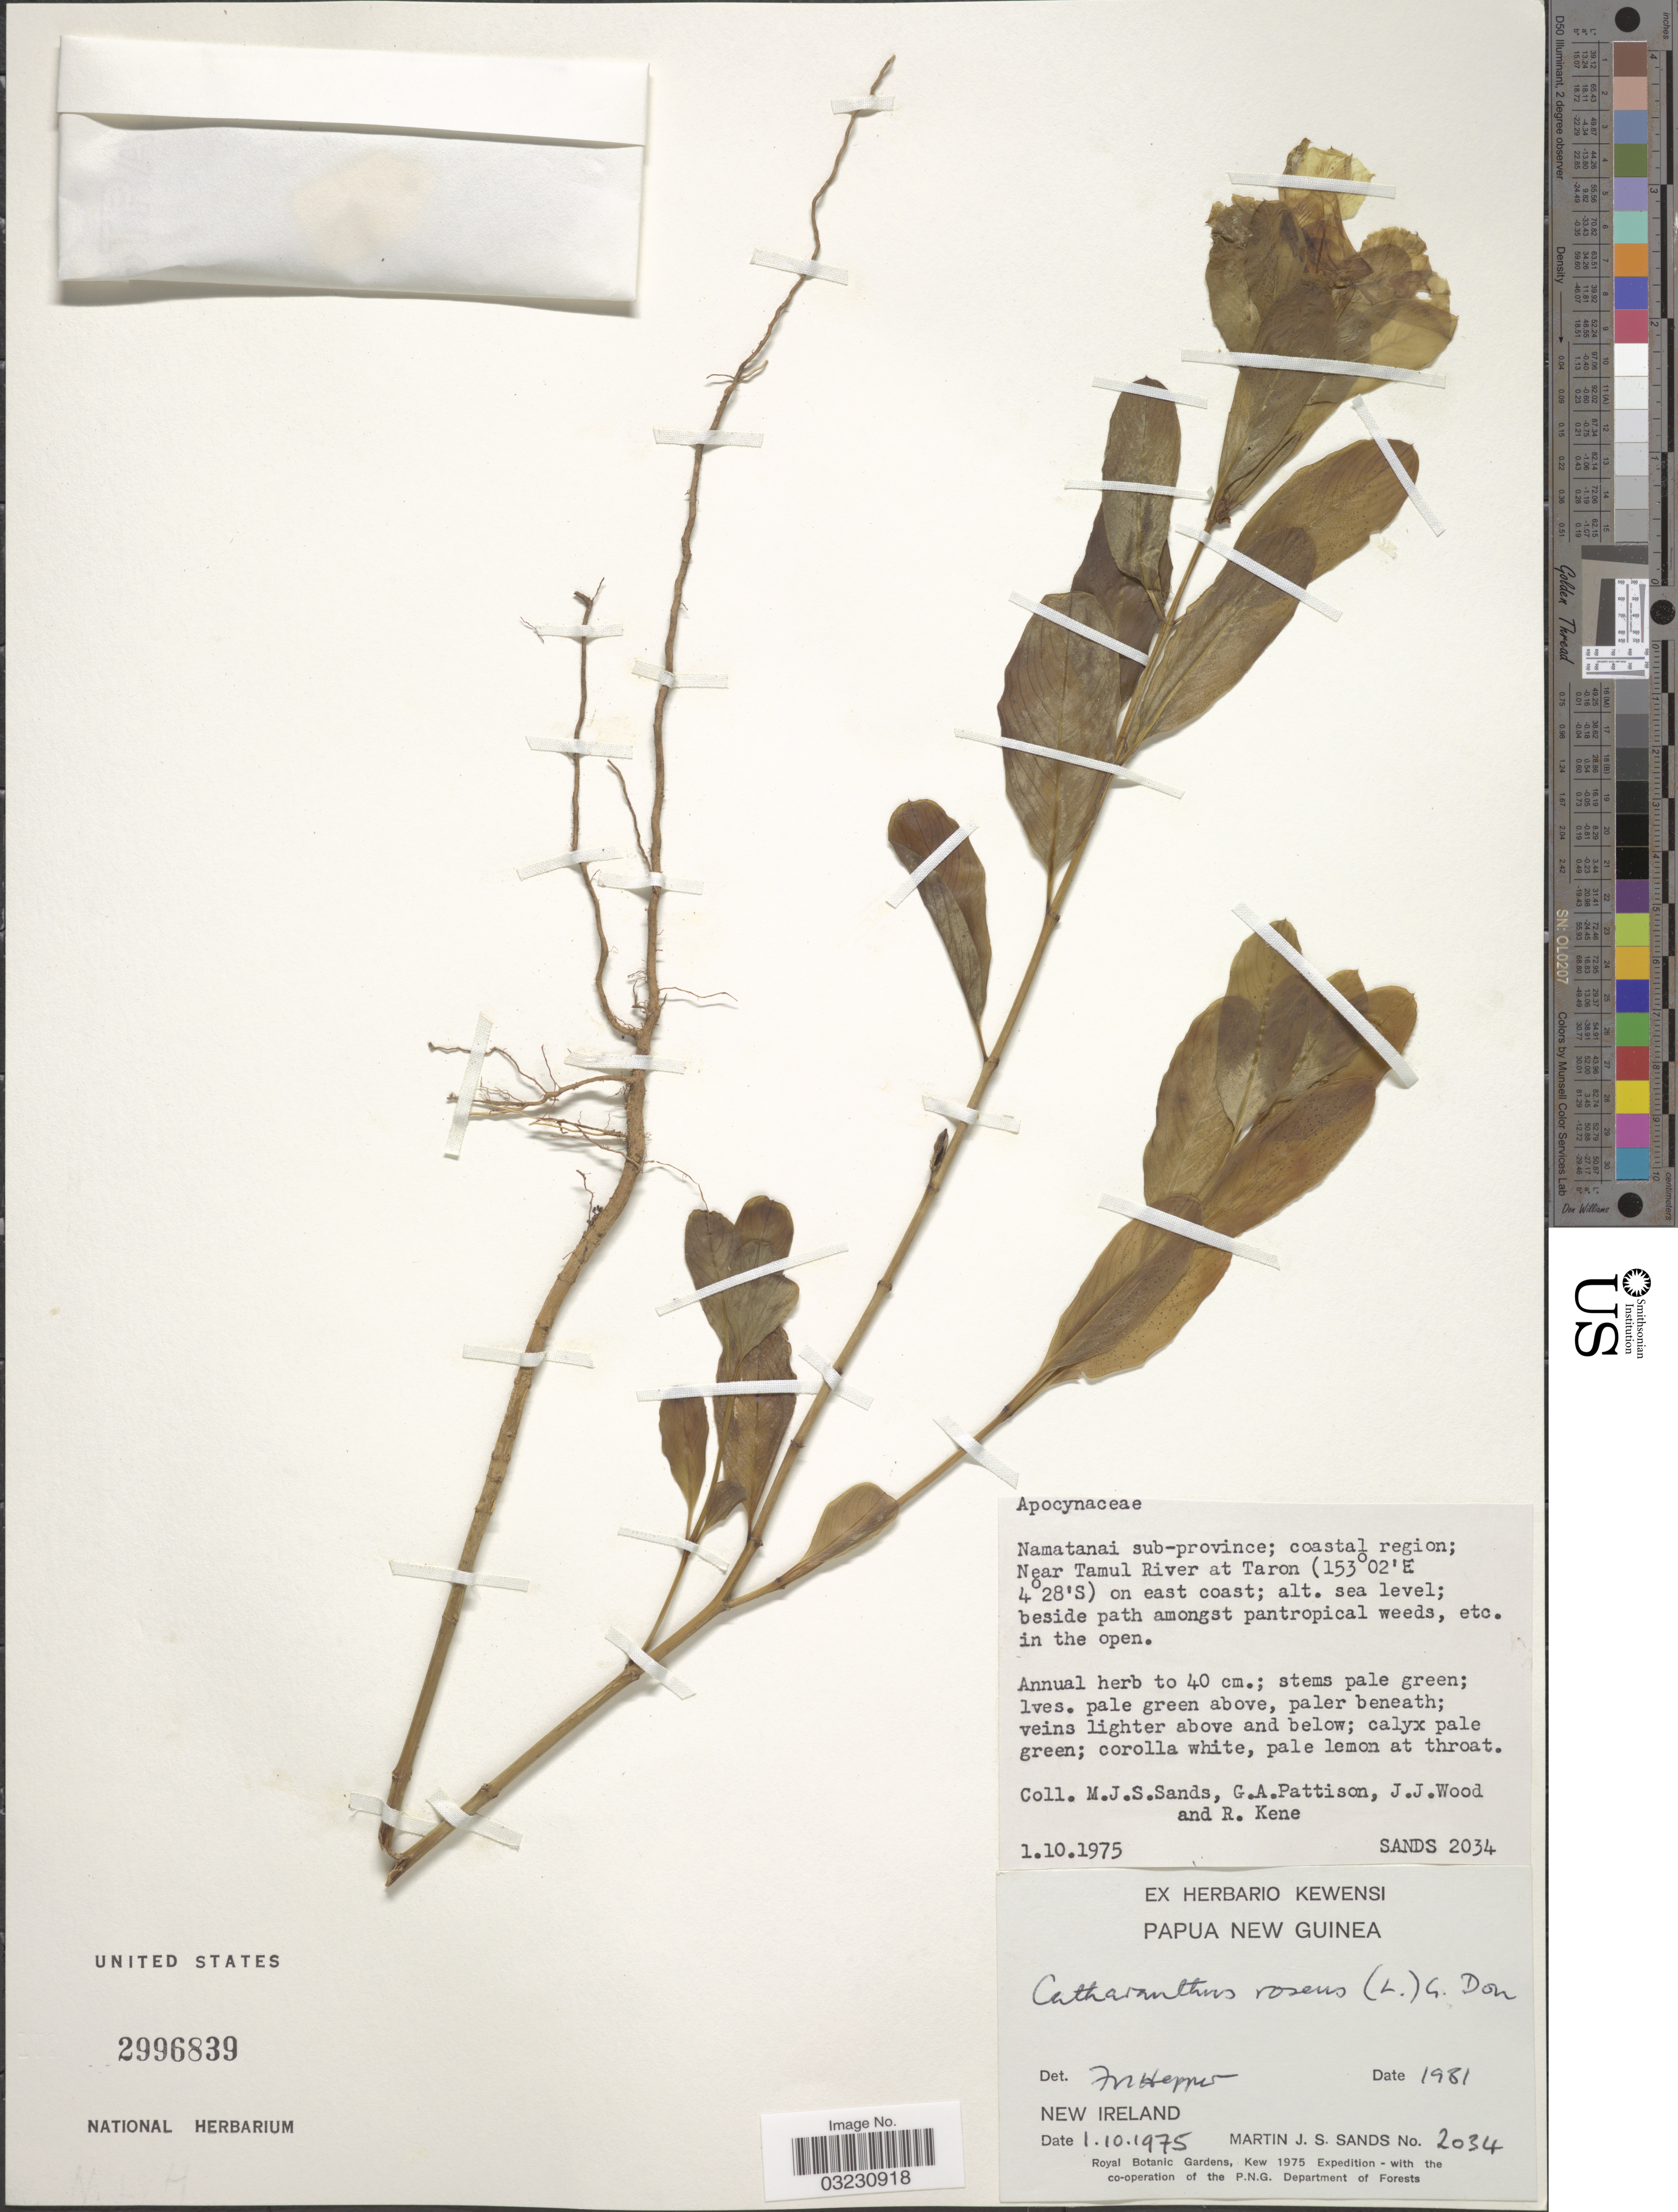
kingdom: Plantae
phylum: Tracheophyta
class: Magnoliopsida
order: Gentianales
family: Apocynaceae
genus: Catharanthus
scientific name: Catharanthus roseus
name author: (L.) G. Don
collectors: M. Sands, G. Pattison, J. Wood & R. Kene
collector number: SANDS 2034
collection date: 1975-10-10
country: Papua New Guinea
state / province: New Ireland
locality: Namatanai sub-province; coastal region; Near Tamul Riverat Taron.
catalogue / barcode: US 2996839